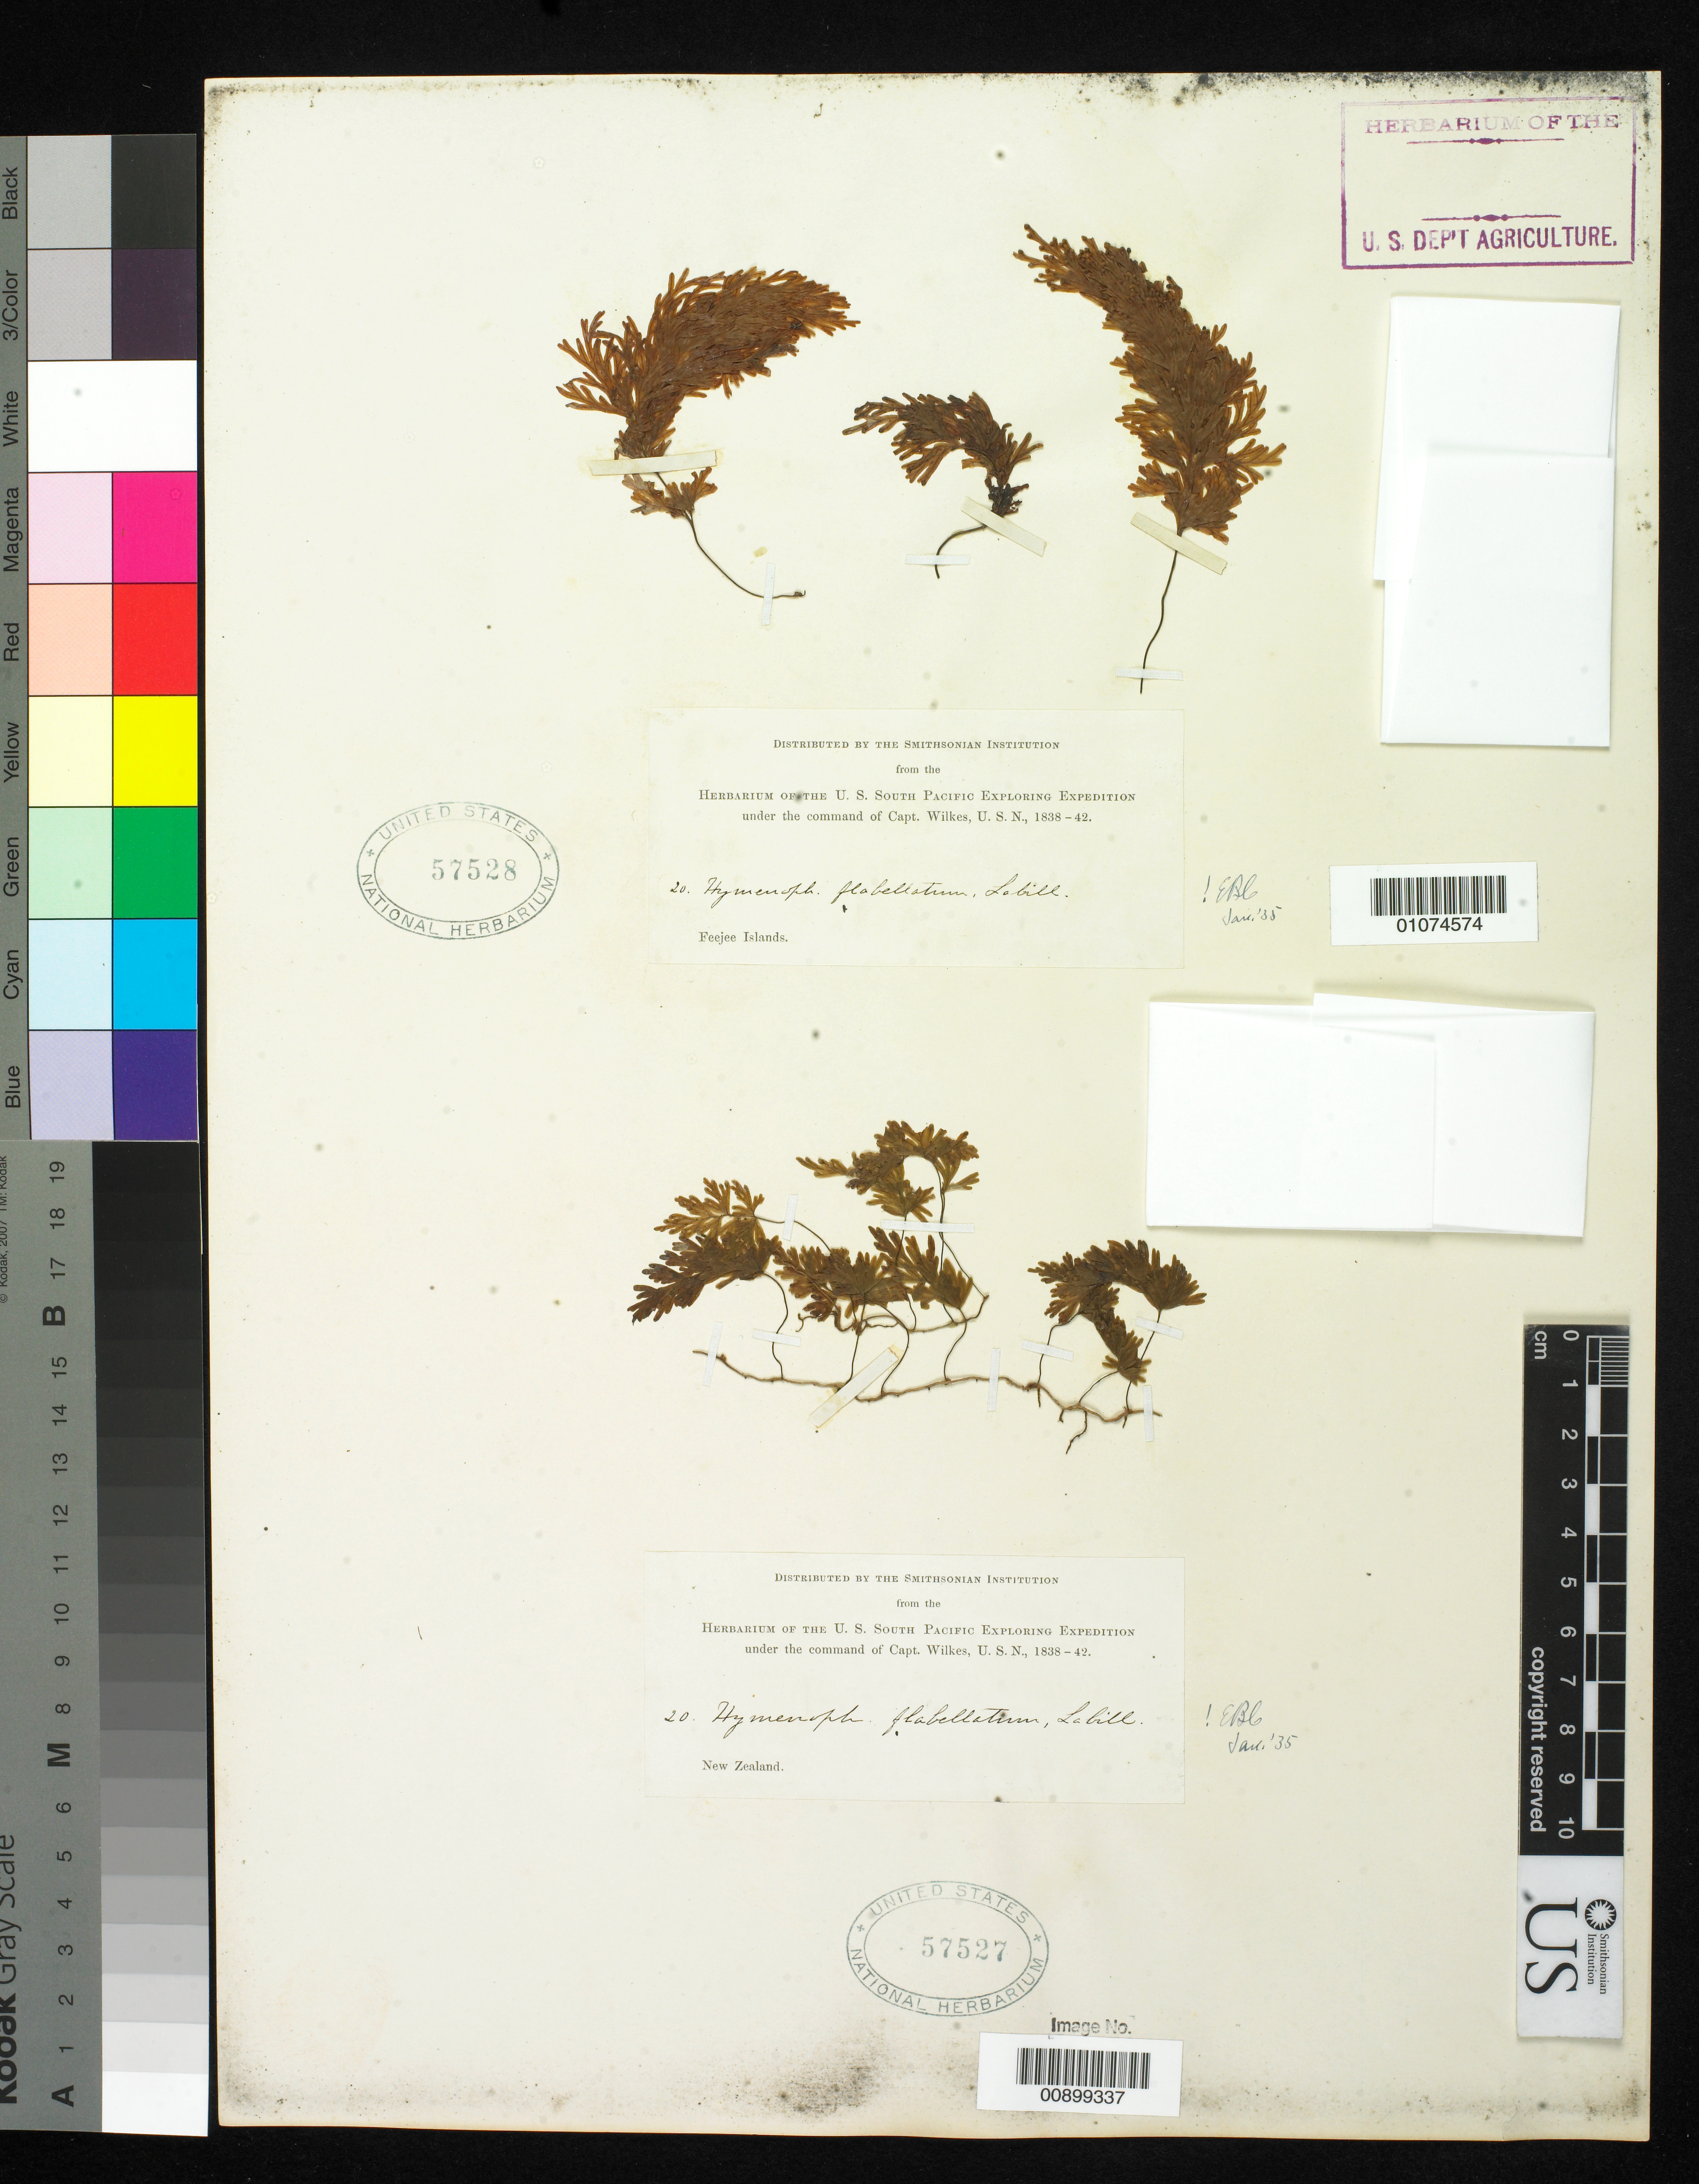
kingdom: Plantae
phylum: Tracheophyta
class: Polypodiopsida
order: Hymenophyllales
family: Hymenophyllaceae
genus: Hymenophyllum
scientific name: Hymenophyllum flabellatum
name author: Labill.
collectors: Wilkes Explor. Exped.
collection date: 1838/1842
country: Fiji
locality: Feejee Islands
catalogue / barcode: US 57528